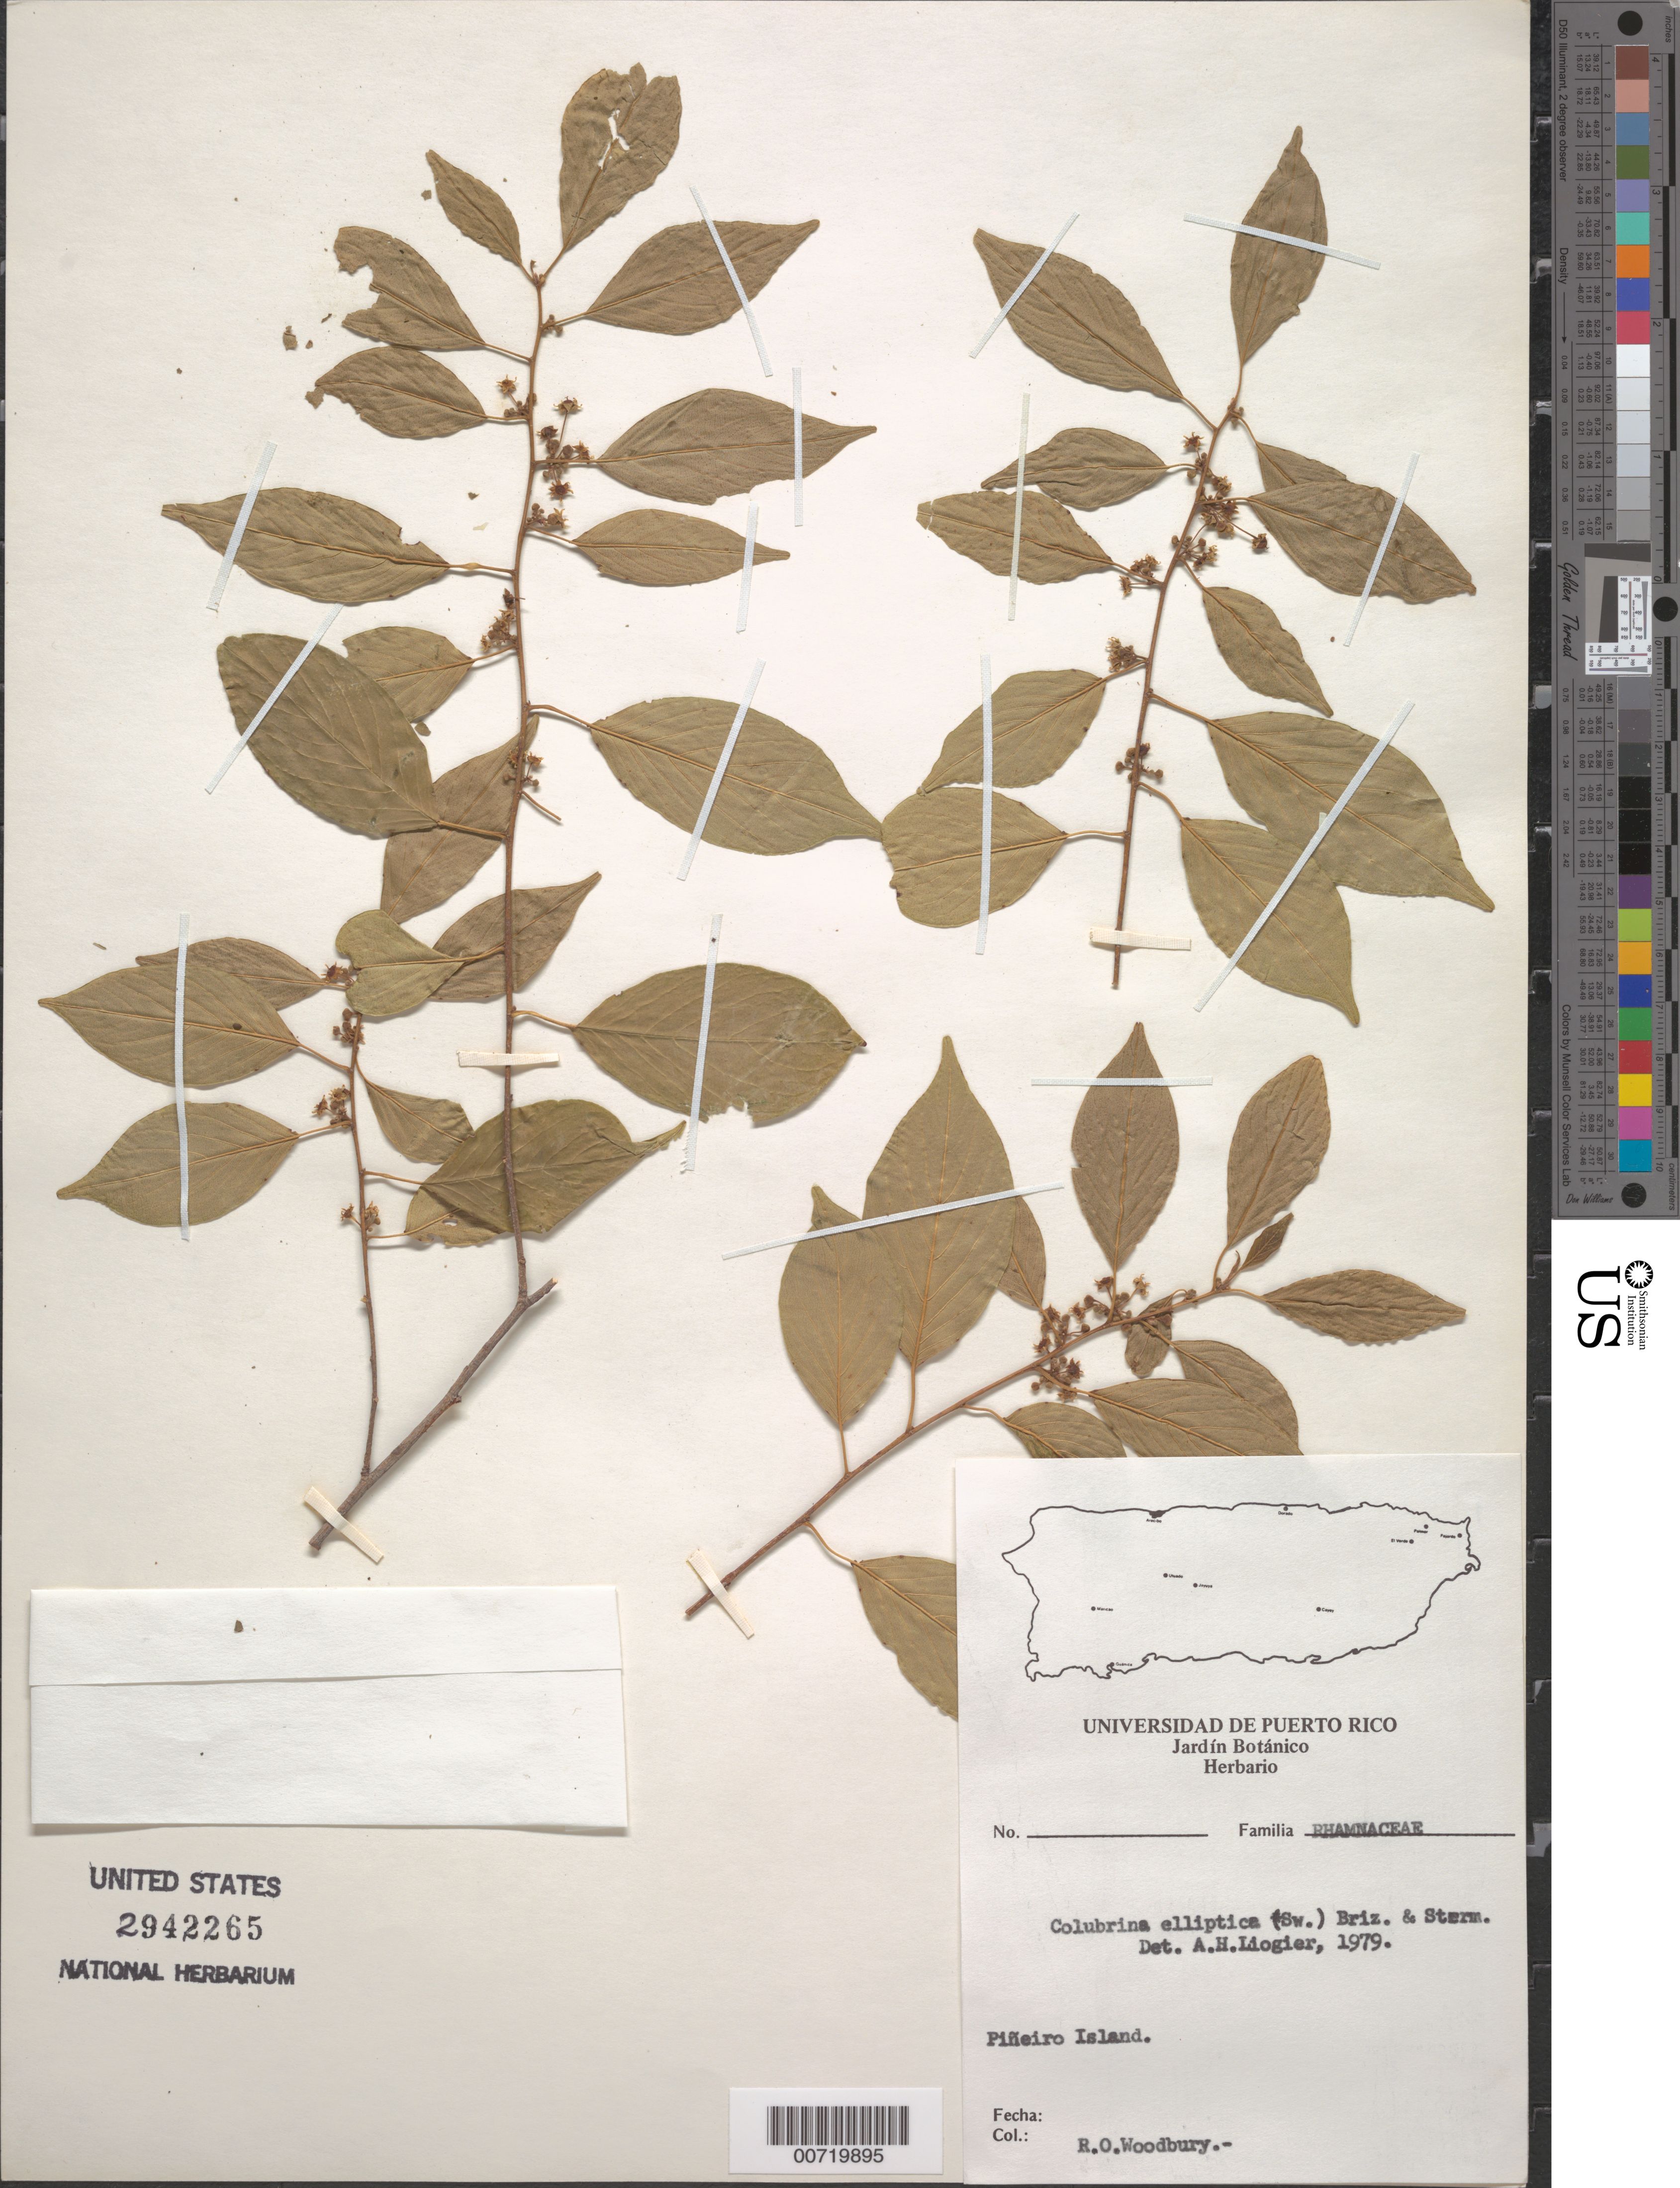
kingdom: Plantae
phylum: Tracheophyta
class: Magnoliopsida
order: Rosales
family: Rhamnaceae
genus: Colubrina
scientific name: Colubrina elliptica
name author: (Sw.) Brizicky & W.L. Stern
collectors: R. O. Woodbury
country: U.S. Virgin Islands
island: St. John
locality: Piñeiro Island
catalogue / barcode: US 2942265